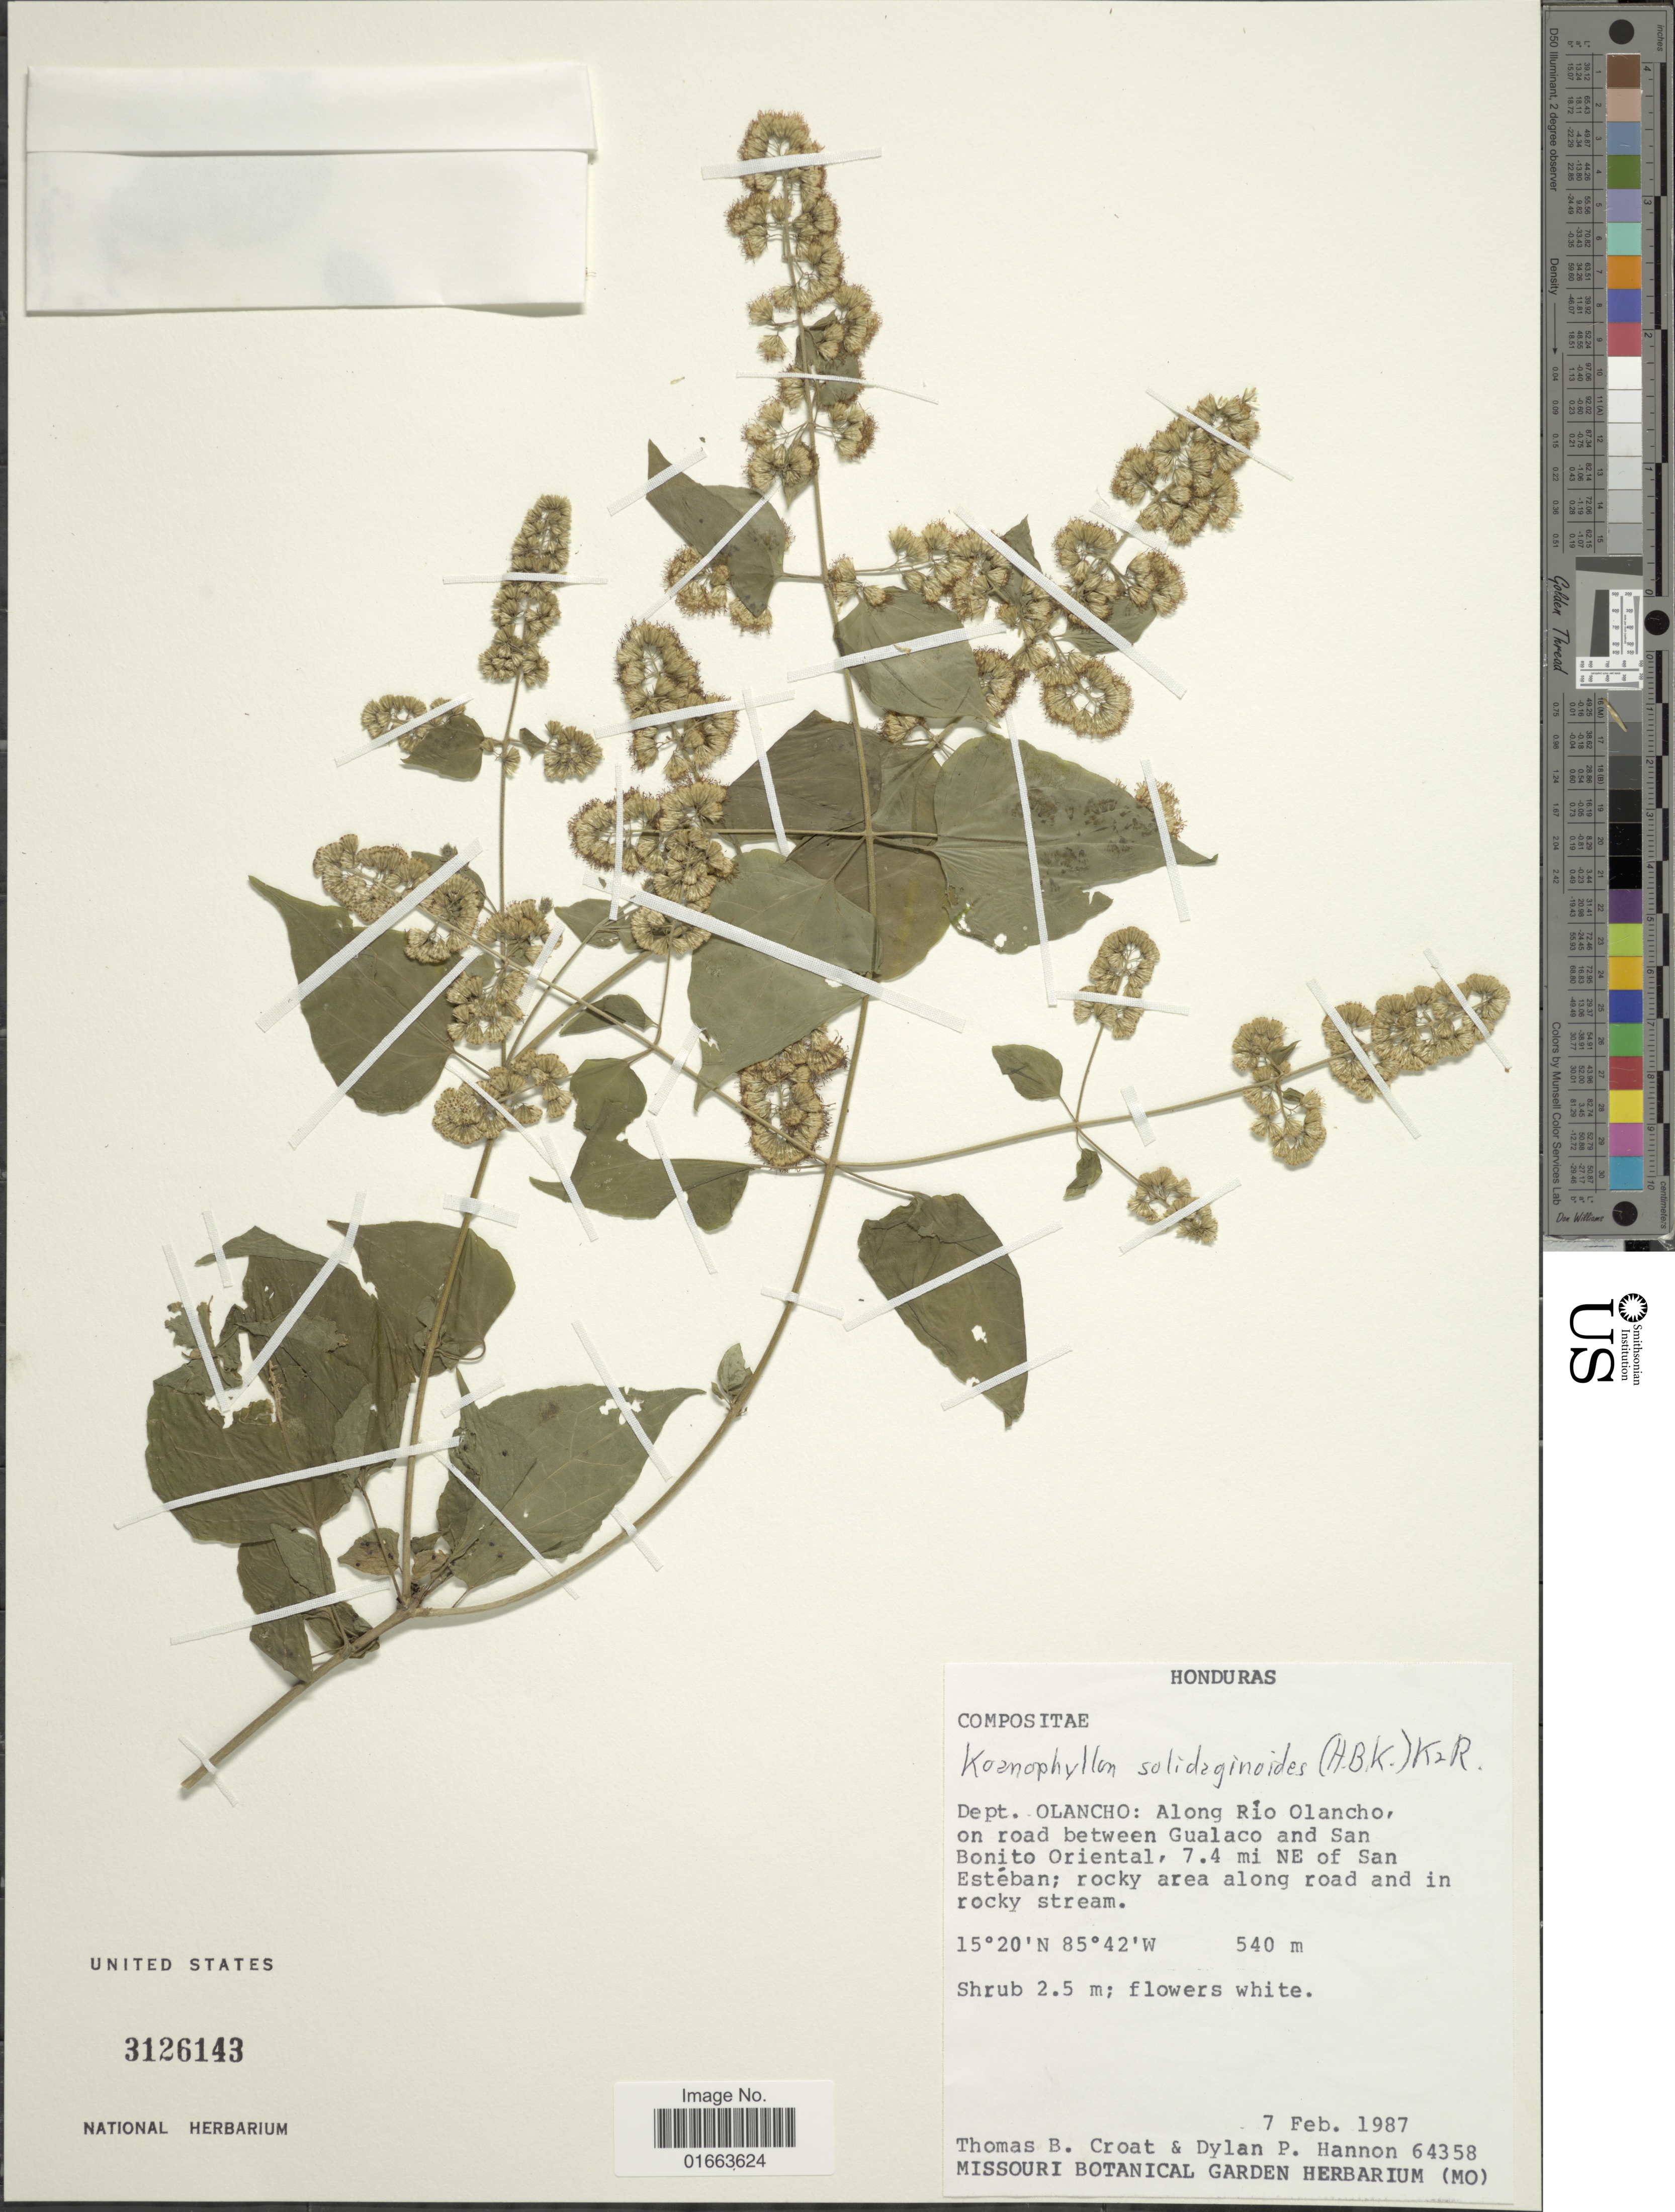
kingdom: Plantae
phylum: Tracheophyta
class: Magnoliopsida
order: Asterales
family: Asteraceae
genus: Koanophyllon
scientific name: Koanophyllon solidaginoides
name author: (Kunth) R.M. King & H. Rob.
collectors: T. B. Croat & D. Hannon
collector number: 64358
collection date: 1987-02-07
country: Honduras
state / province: Olancho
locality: Along Río Olancho, on road between Gualaco and San Bonito Oriental, 7.4 mi NE of San Estéban; rocky area along road and in rocky streams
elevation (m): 540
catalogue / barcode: US 3126143